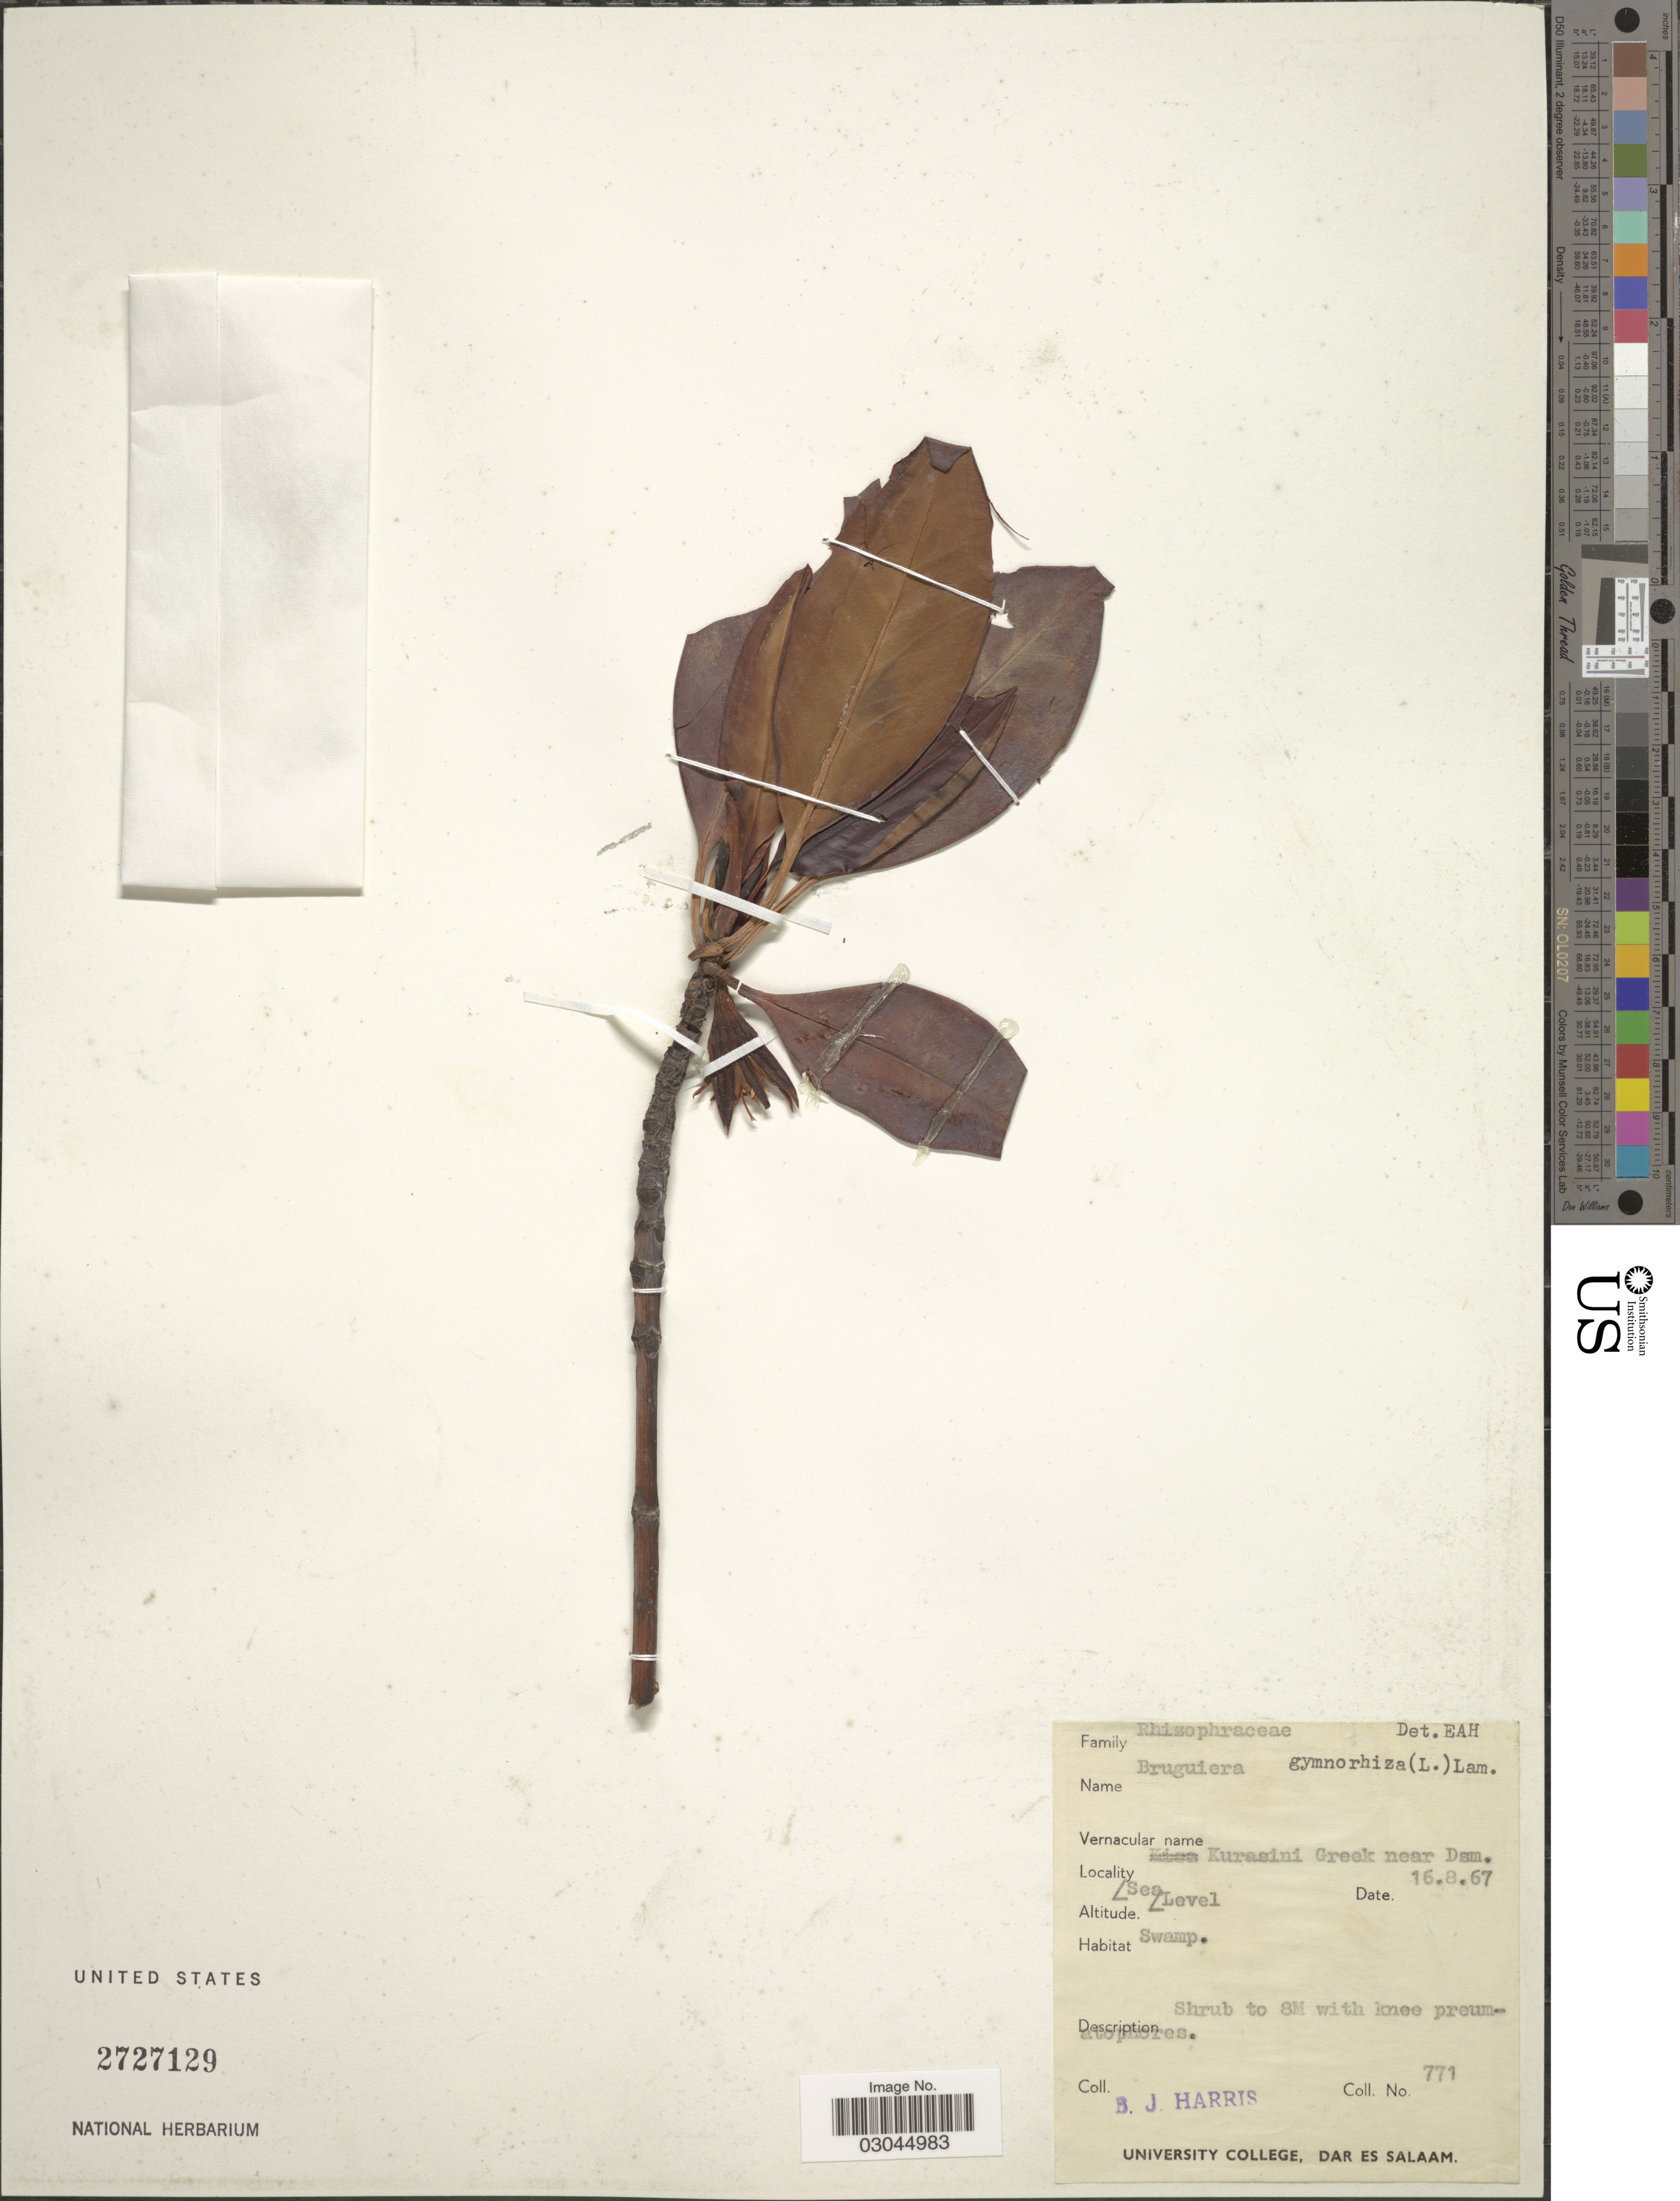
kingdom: Plantae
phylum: Tracheophyta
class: Magnoliopsida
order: Malpighiales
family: Rhizophoraceae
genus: Bruguiera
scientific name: Bruguiera gymnorhiza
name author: (L.) Savigny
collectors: B. J. Harris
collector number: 771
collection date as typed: Transcribed d/m/y: 16/8/67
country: Tanzania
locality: Kurasini Creek near Dsm.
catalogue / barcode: US 2727129